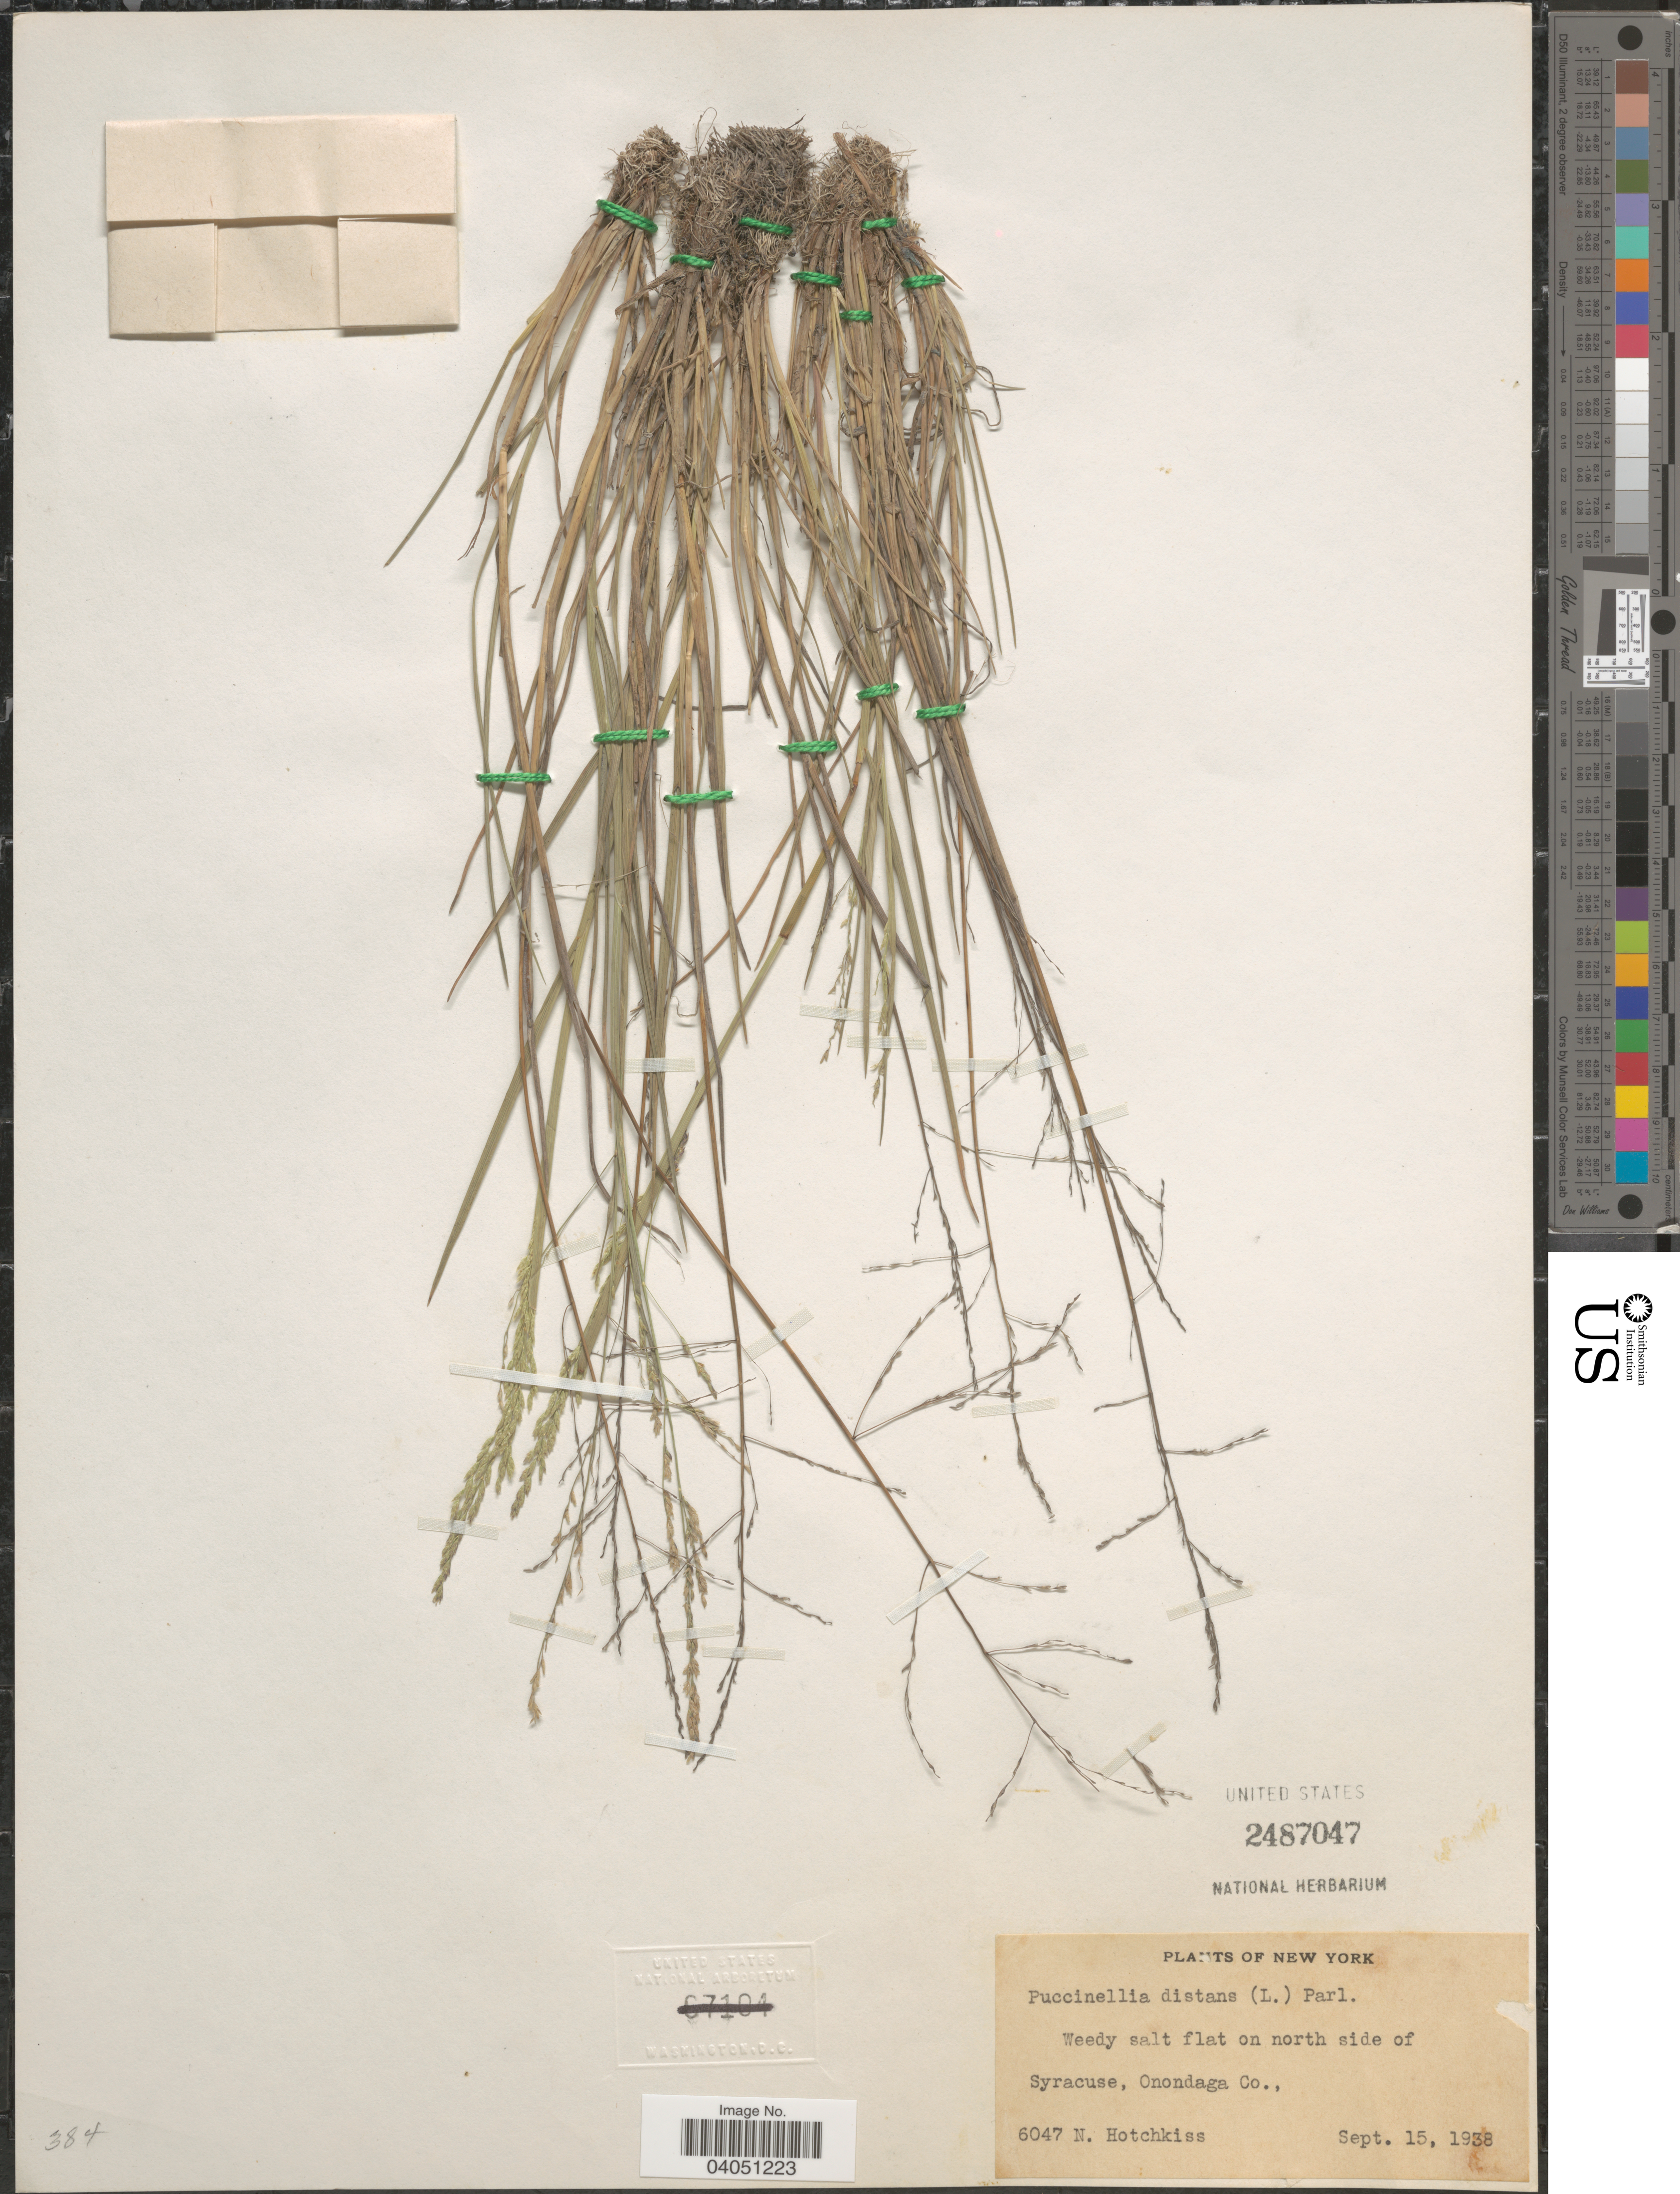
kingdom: Plantae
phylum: Tracheophyta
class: Liliopsida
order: Poales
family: Poaceae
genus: Puccinellia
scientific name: Puccinellia distans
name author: (Jacq.) Parl.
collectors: N. Hotchkiss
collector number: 6047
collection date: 1938-09-15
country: United States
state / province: New York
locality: On north side of Syracuse, Onondaga Co.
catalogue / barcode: US 2487047